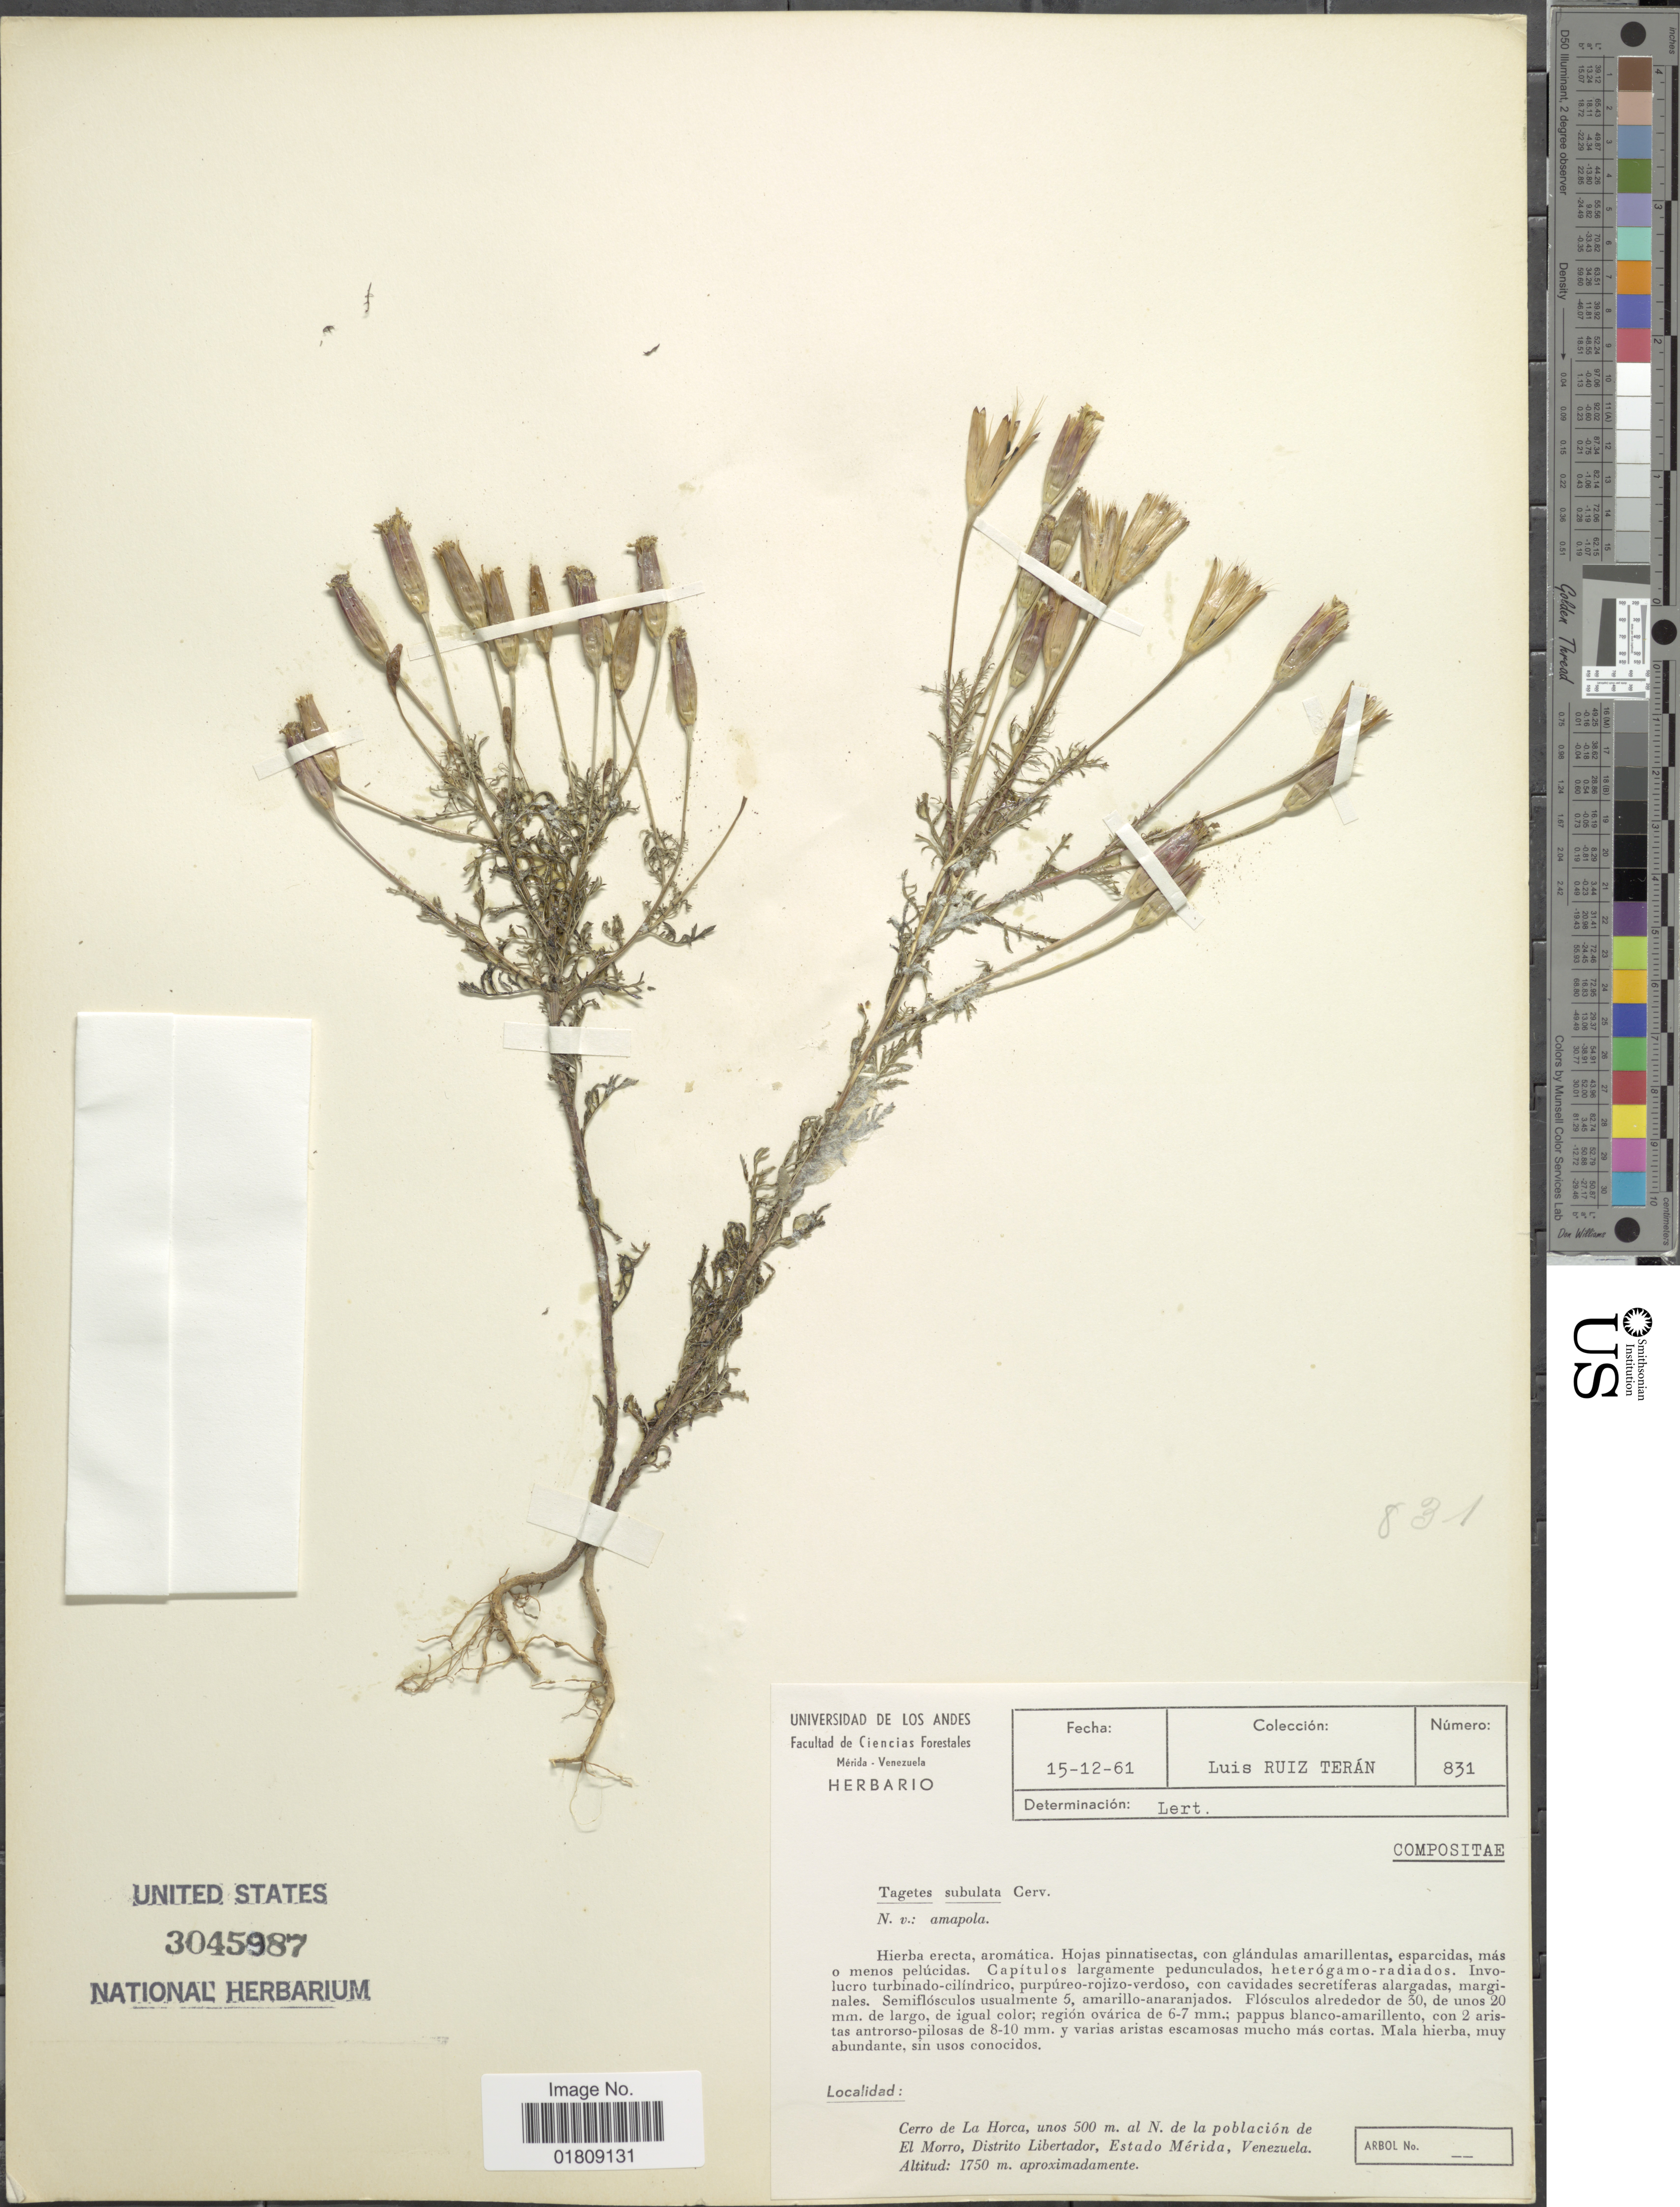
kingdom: Plantae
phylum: Tracheophyta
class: Magnoliopsida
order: Asterales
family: Asteraceae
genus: Tagetes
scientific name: Tagetes subulata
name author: Cerv.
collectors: L. Teran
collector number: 831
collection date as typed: Transcribed d/m/y: 15/12/61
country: Venezuela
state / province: Mérida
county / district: Libertador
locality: Cerro de La Horca, unos 500 m al N de la poblacion de El Morro, Distrito Libertador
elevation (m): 1750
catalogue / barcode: US 3045987